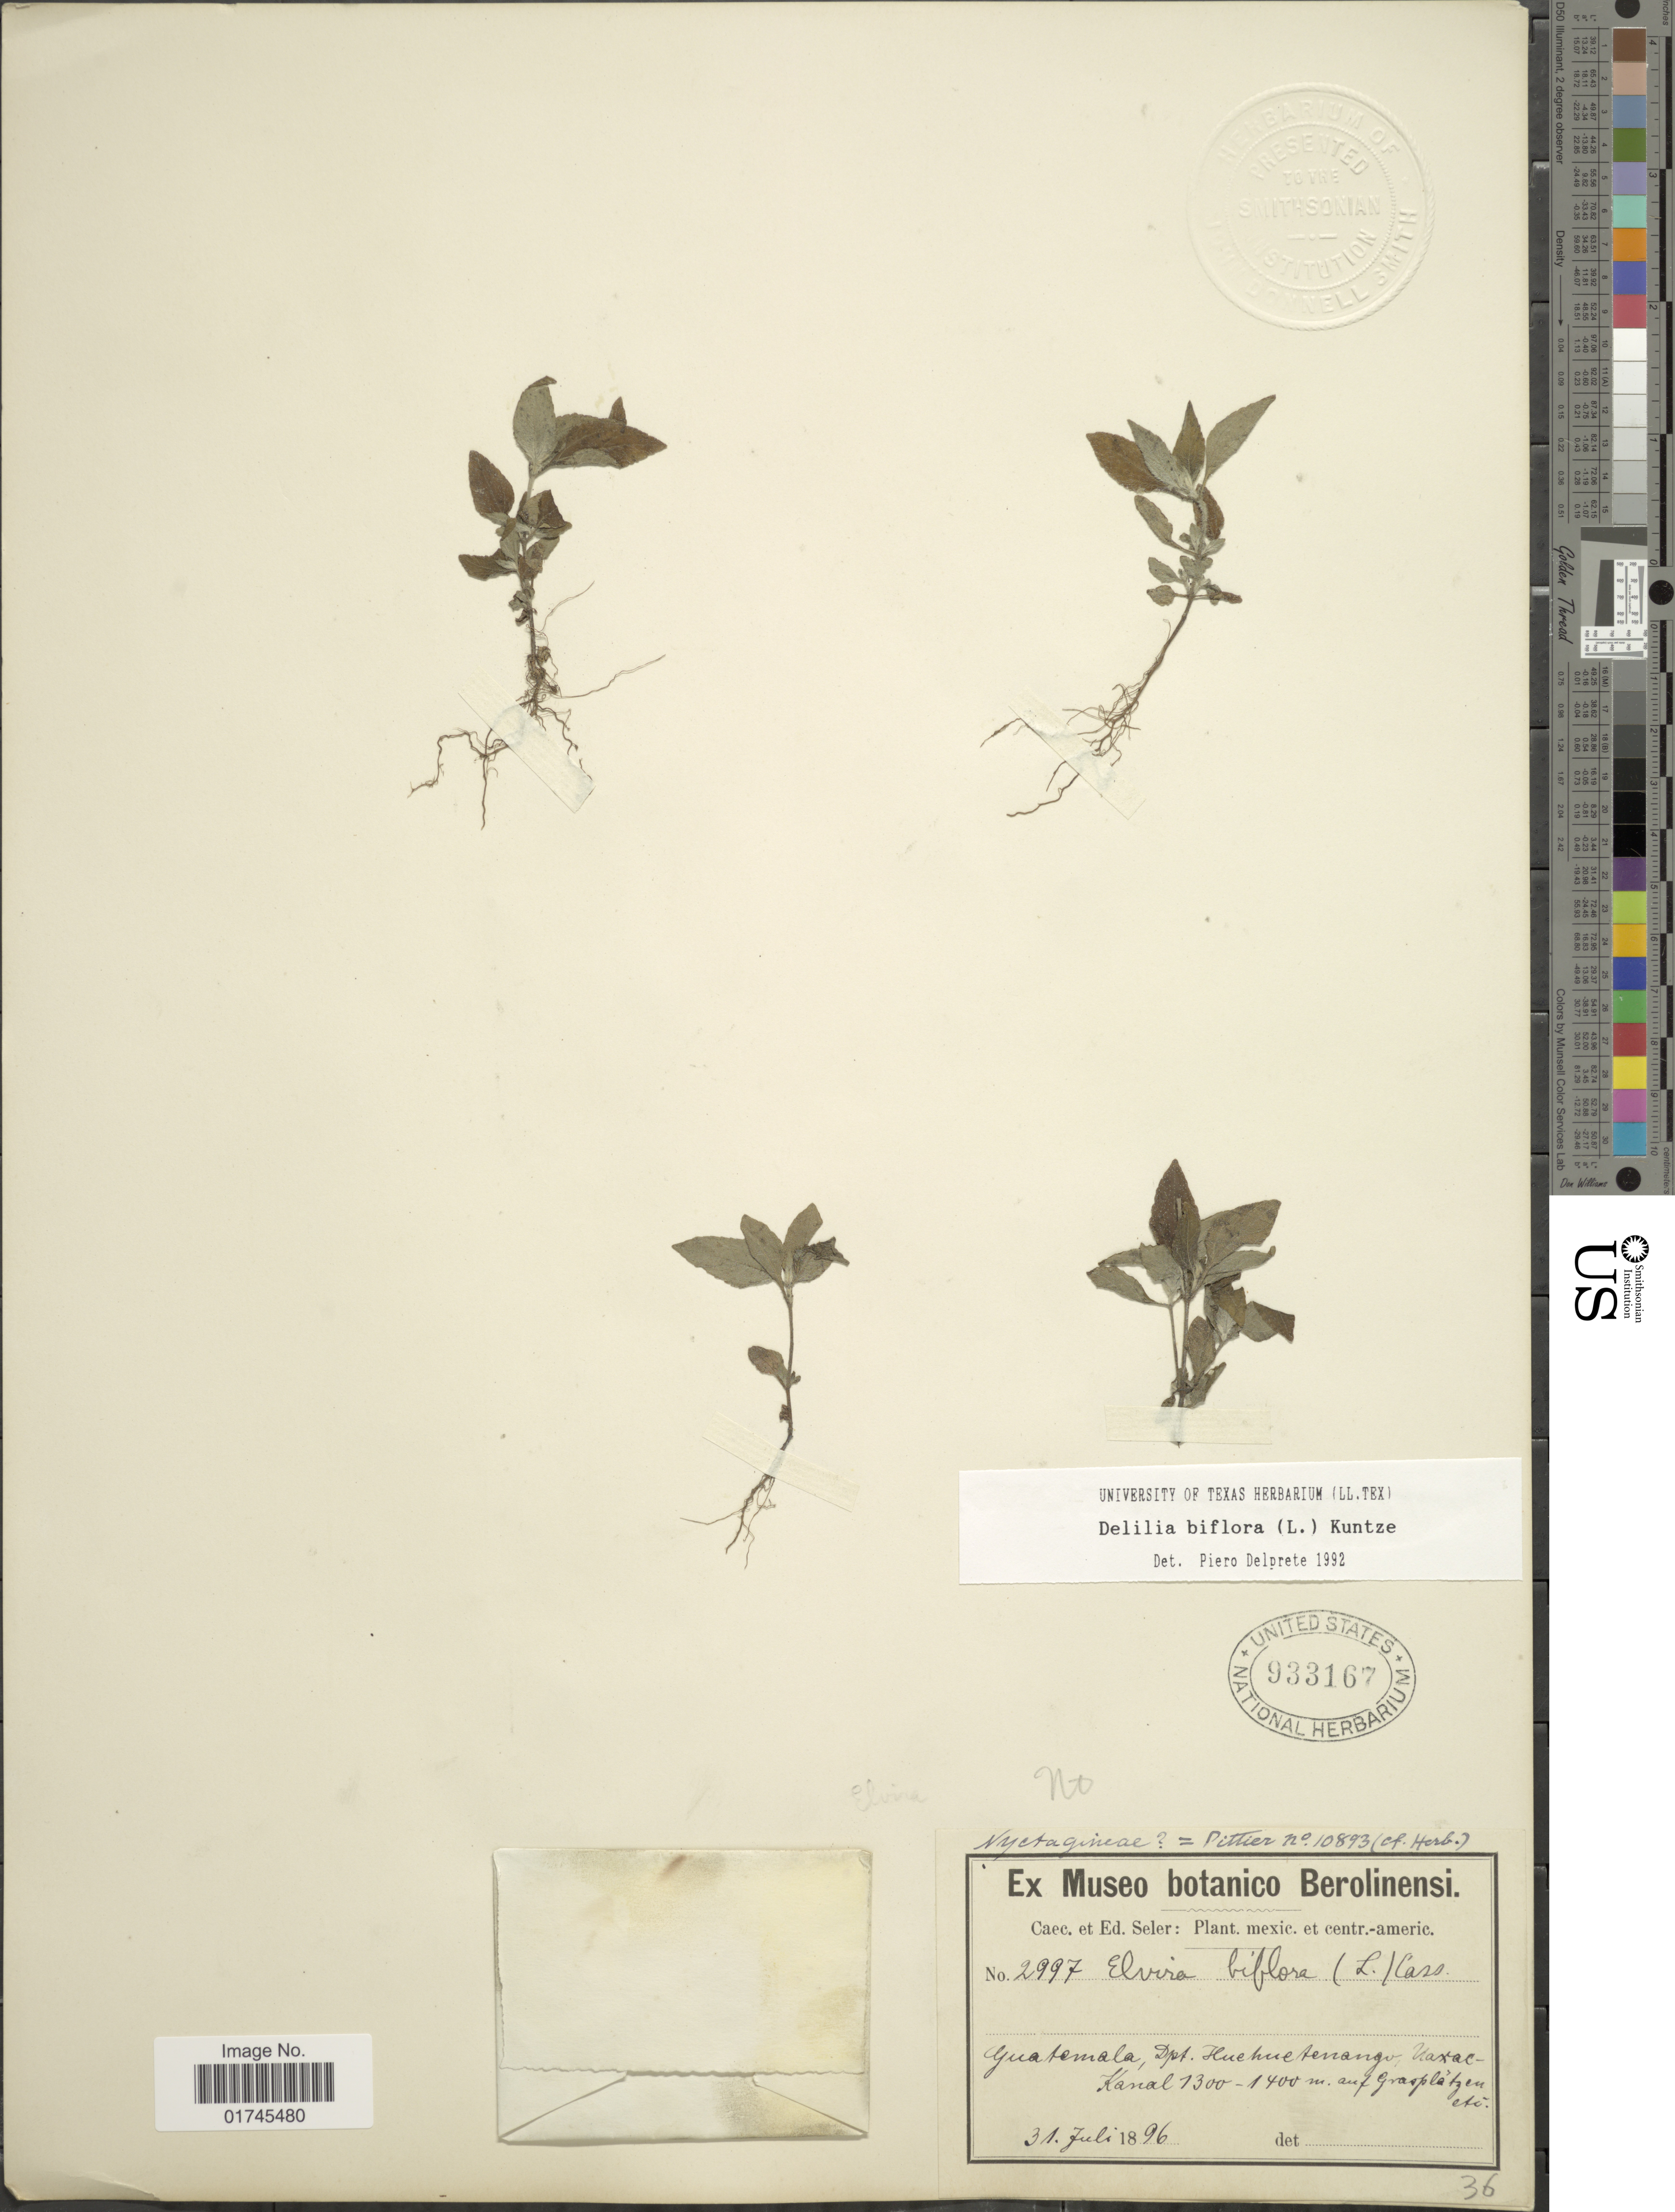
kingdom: Plantae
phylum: Tracheophyta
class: Magnoliopsida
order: Asterales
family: Asteraceae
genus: Delilia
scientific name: Delilia biflora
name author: (L.) Kuntze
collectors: ex Caec. et Ed Seler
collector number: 2997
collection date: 1896-07-31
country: Guatemala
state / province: Huehuetenango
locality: Dpto Huehuetenango, Naxac-Kanal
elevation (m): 1300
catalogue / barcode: US 933167